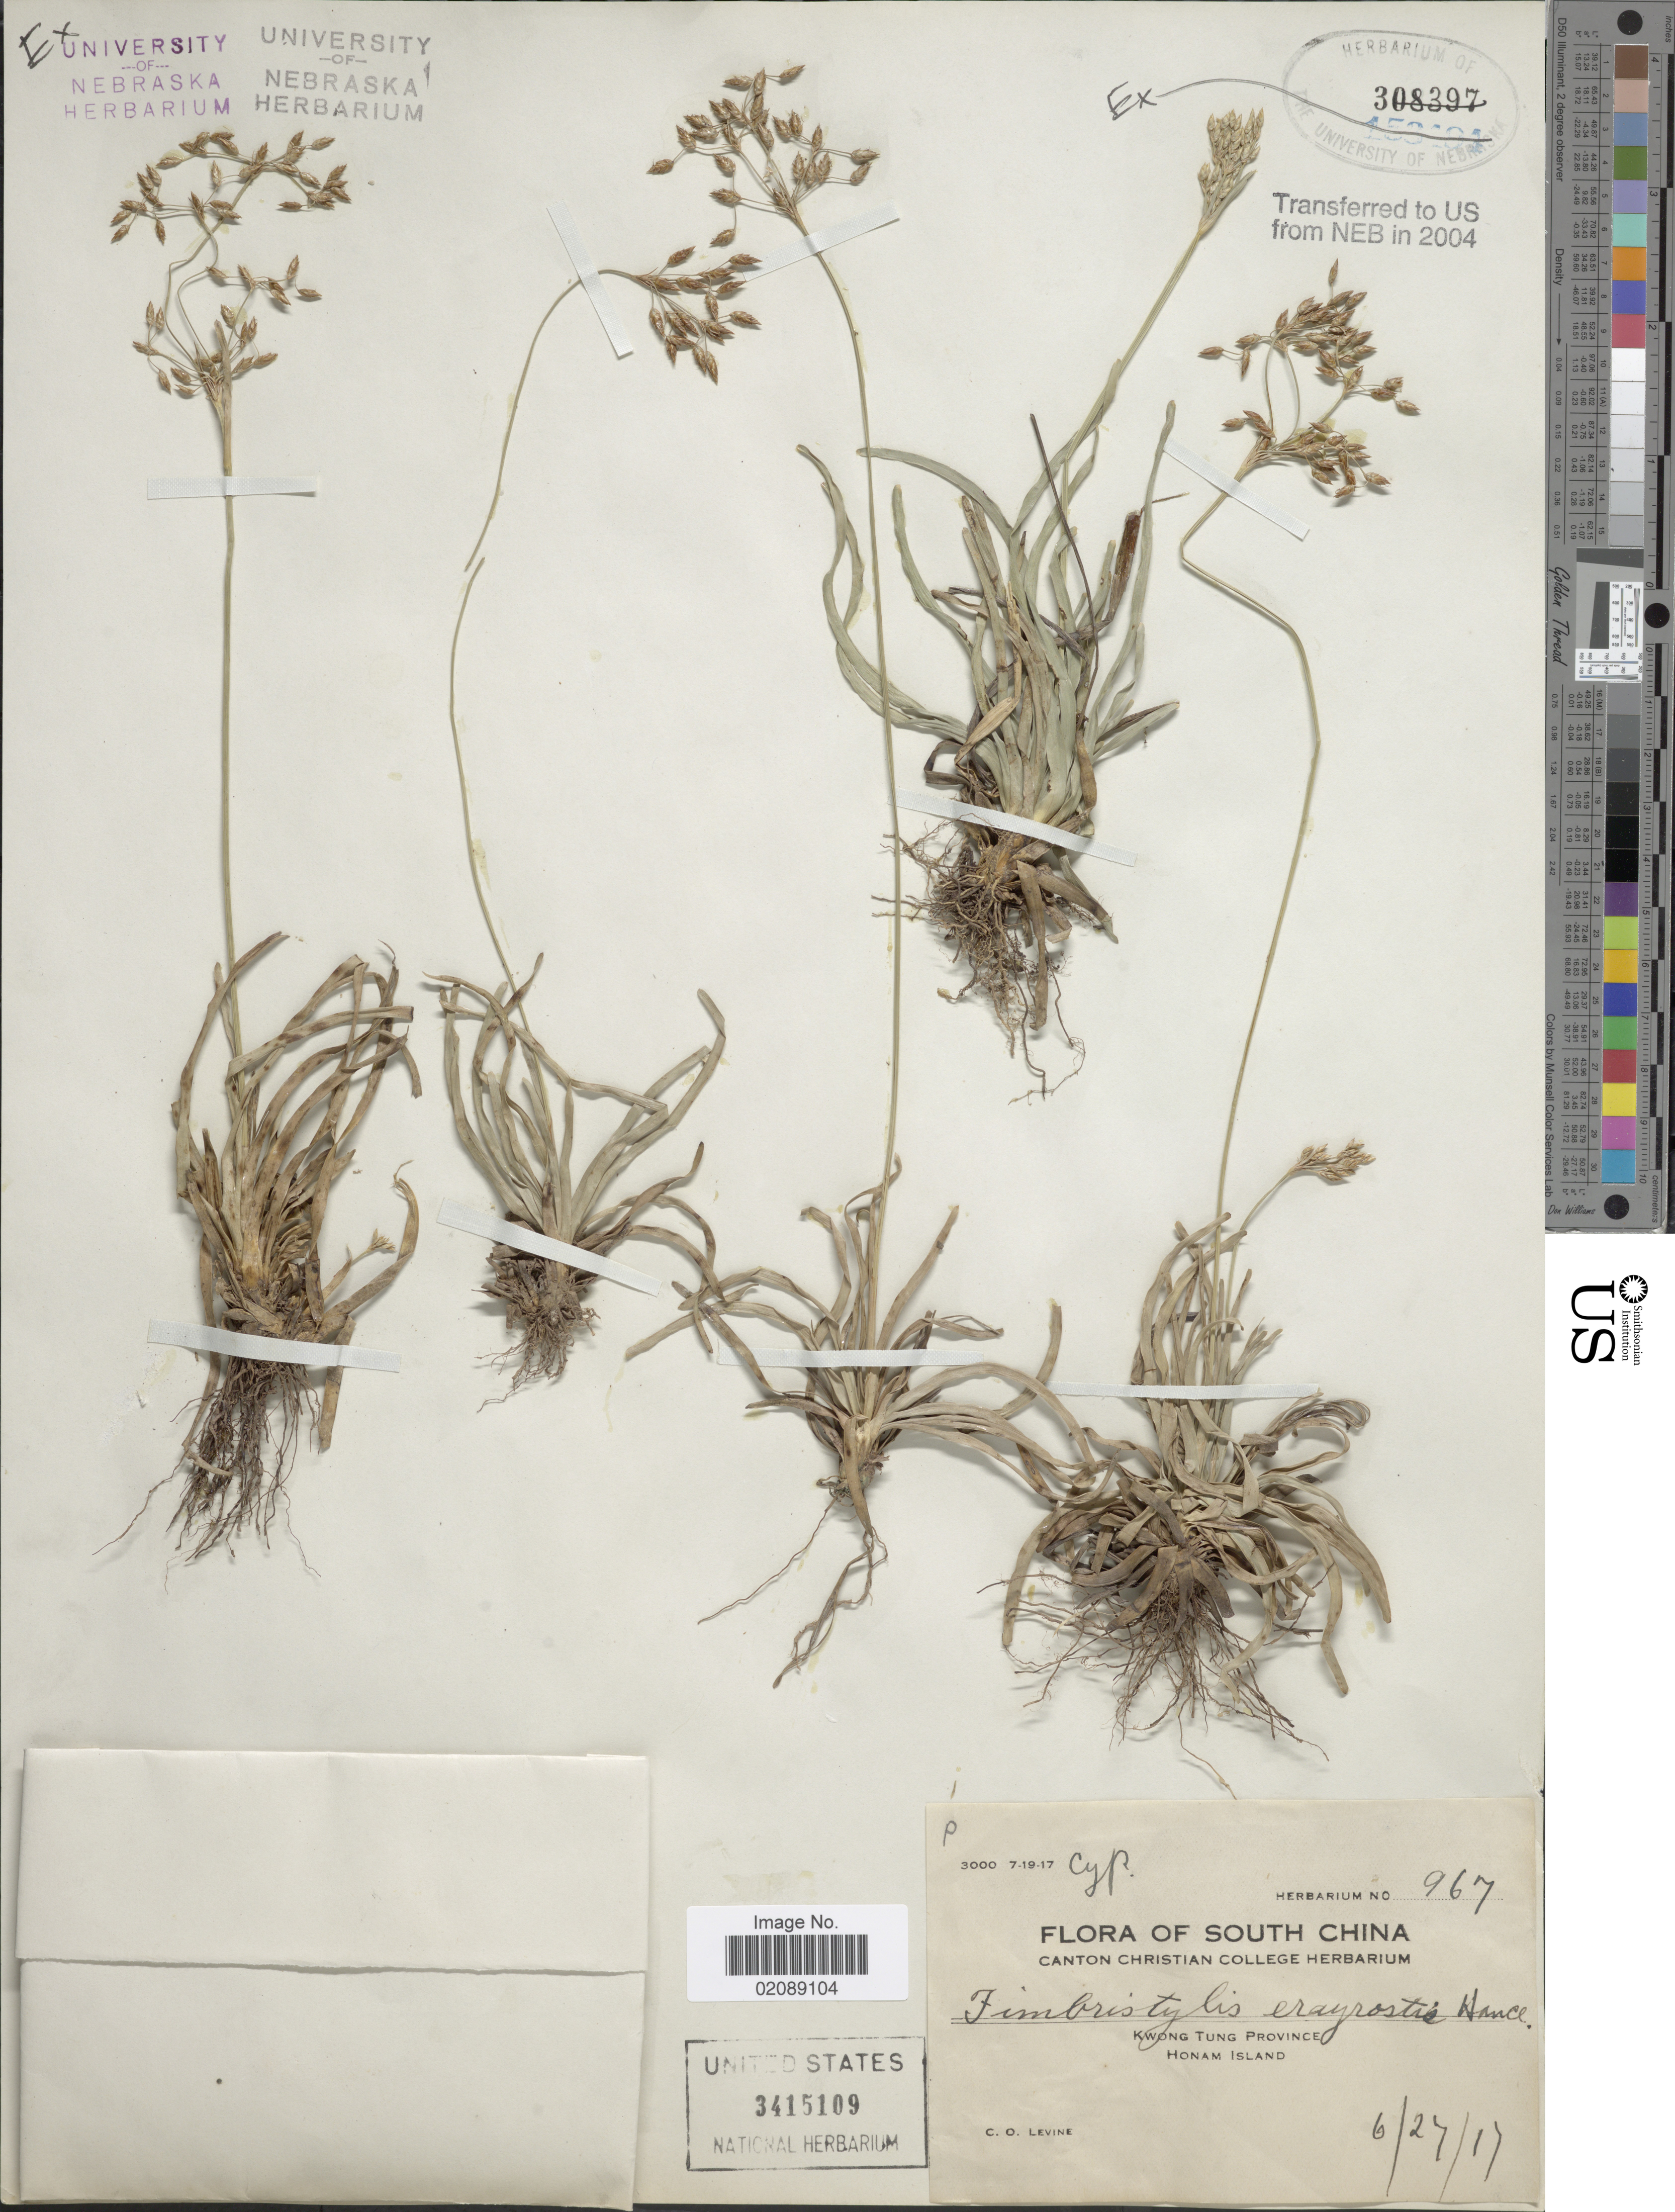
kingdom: Plantae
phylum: Tracheophyta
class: Liliopsida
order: Poales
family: Cyperaceae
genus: Fimbristylis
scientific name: Fimbristylis eragrostis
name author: (Nees) Hance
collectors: C. O. Levine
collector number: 967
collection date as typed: Transcribed d/m/y: 27/6/17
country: China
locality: South China, Kowng Tung Province, Honam Island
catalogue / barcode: US 3415109